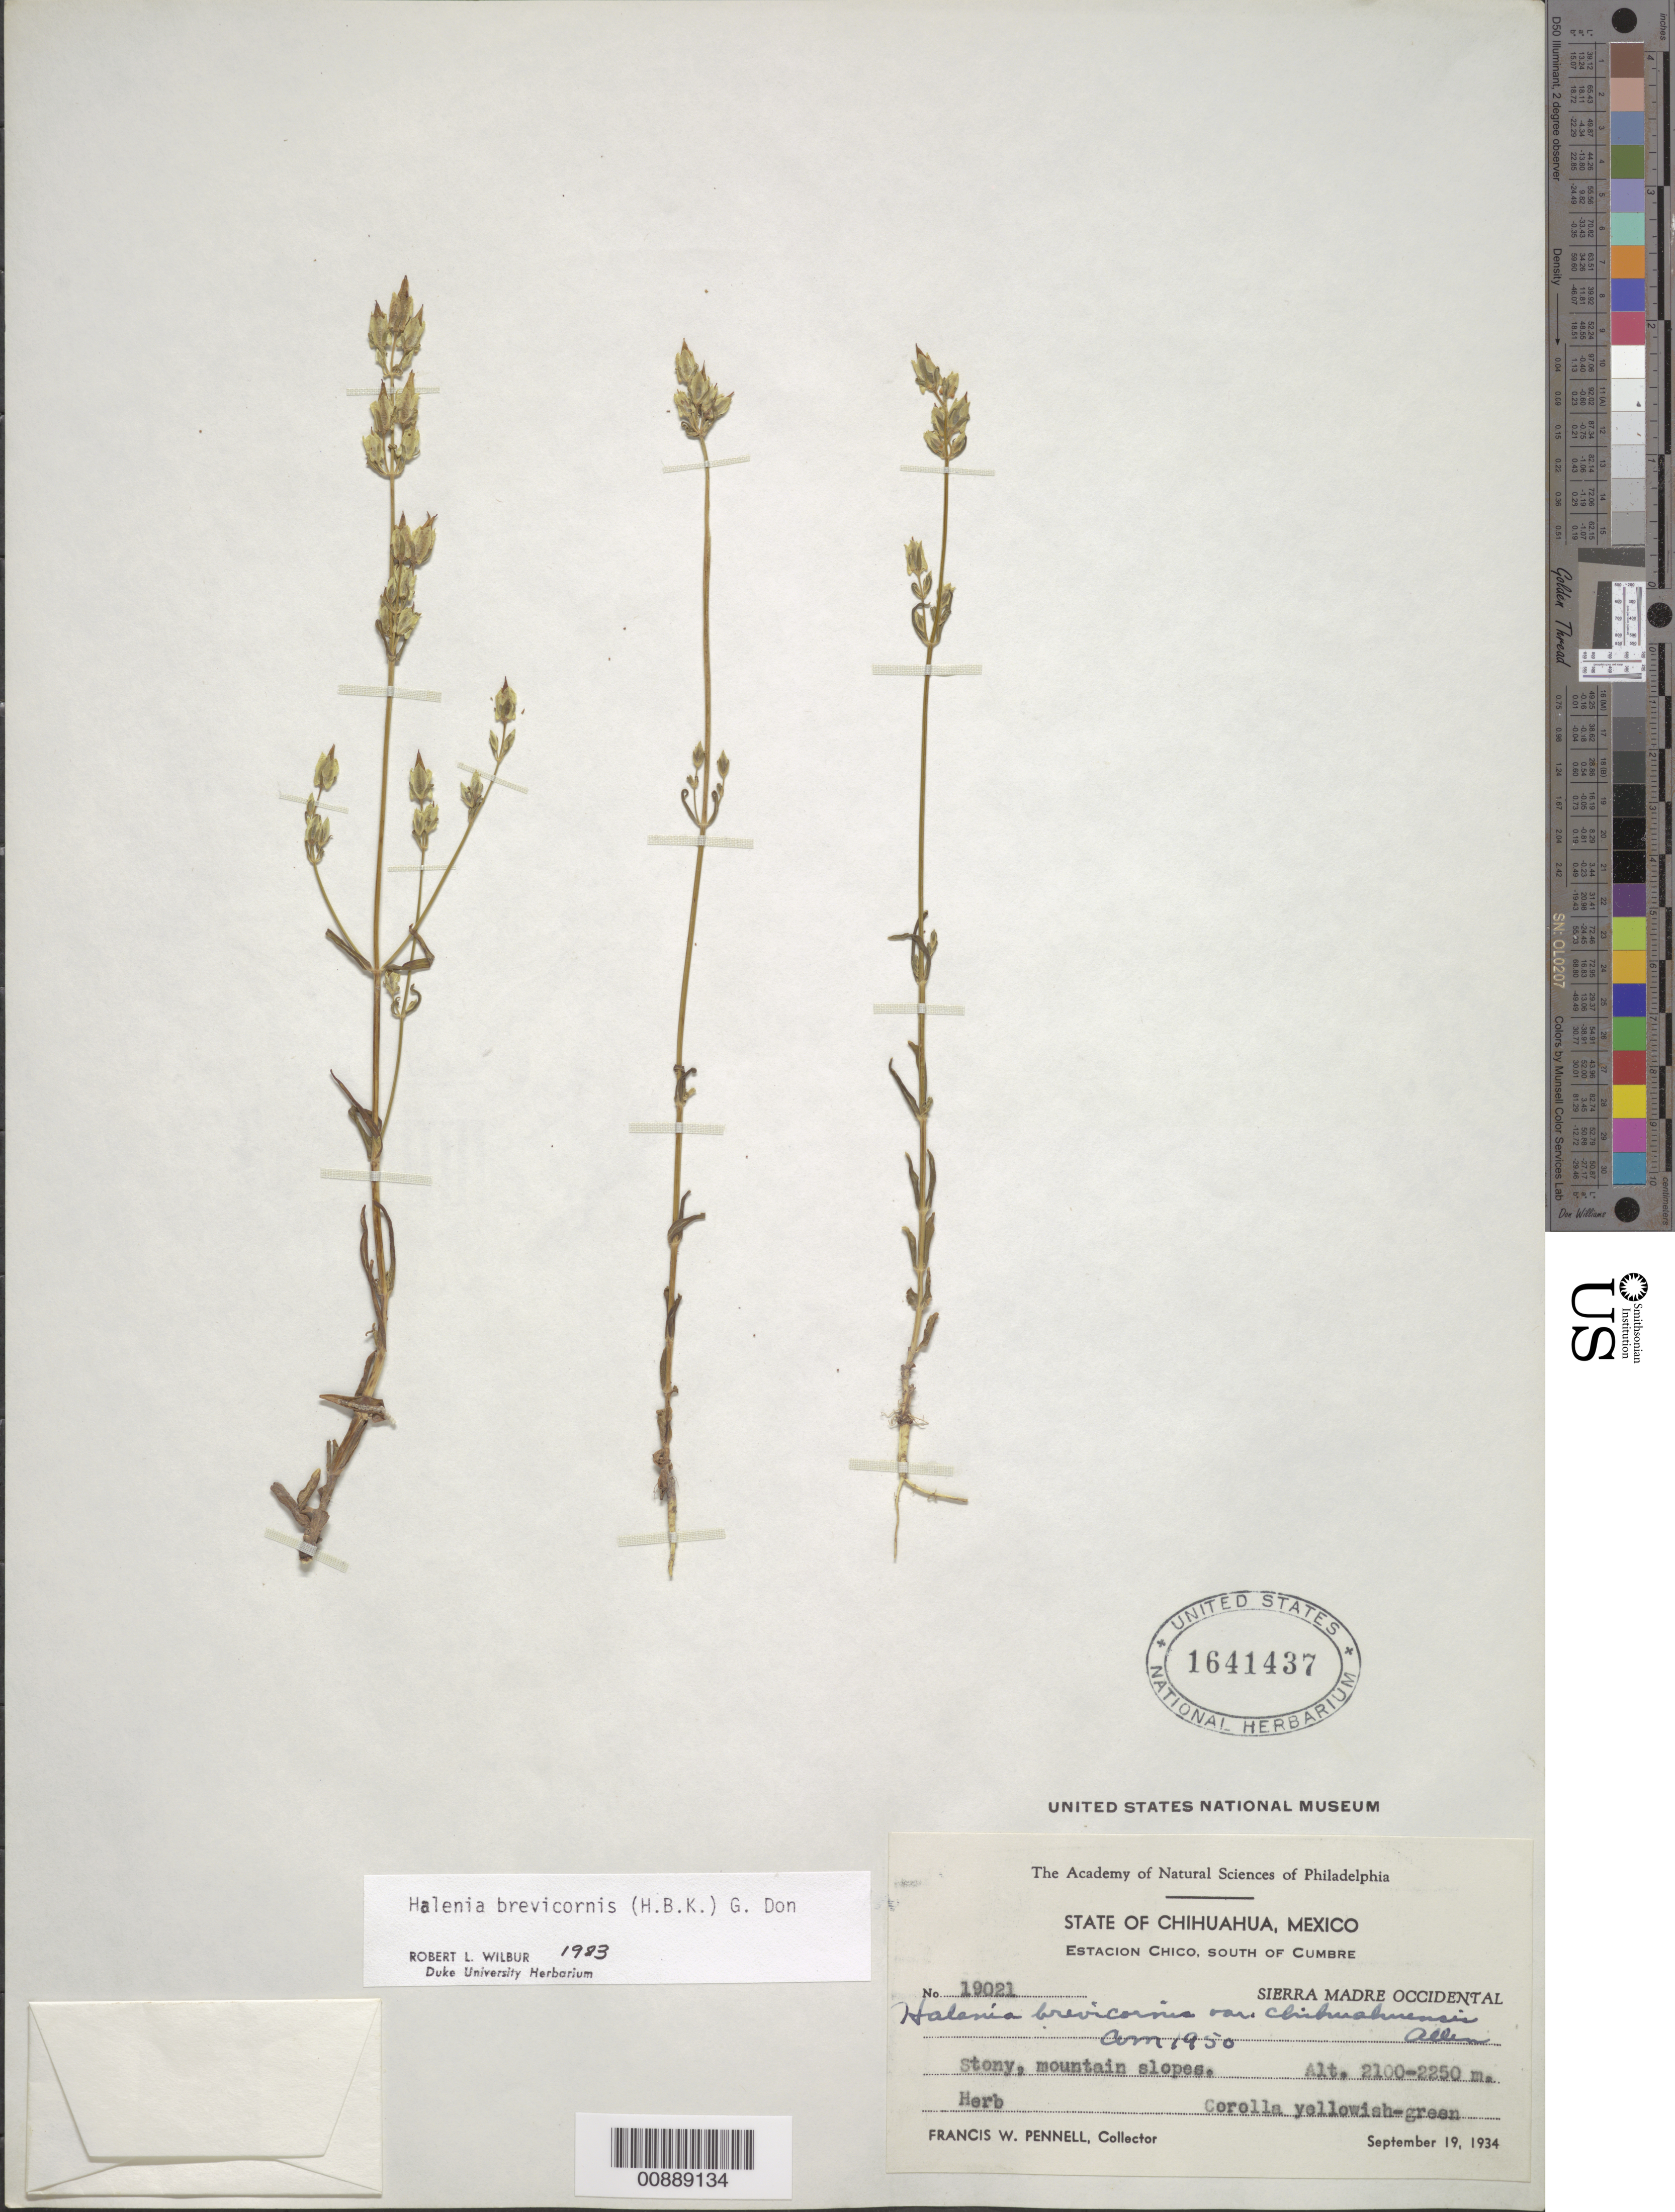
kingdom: Plantae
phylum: Tracheophyta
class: Magnoliopsida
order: Gentianales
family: Gentianaceae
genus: Halenia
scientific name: Halenia brevicornis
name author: (Kunth) G. Don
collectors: F. W. Pennell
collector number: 19021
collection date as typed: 19 Sep 1934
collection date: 1934-09-19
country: Mexico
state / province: Chihuahua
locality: Estación Chico, South of Cumbre. Sierra Madre Occidental, Chihuahua.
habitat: Stony, mountain slopes.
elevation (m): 2250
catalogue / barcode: US 1641437